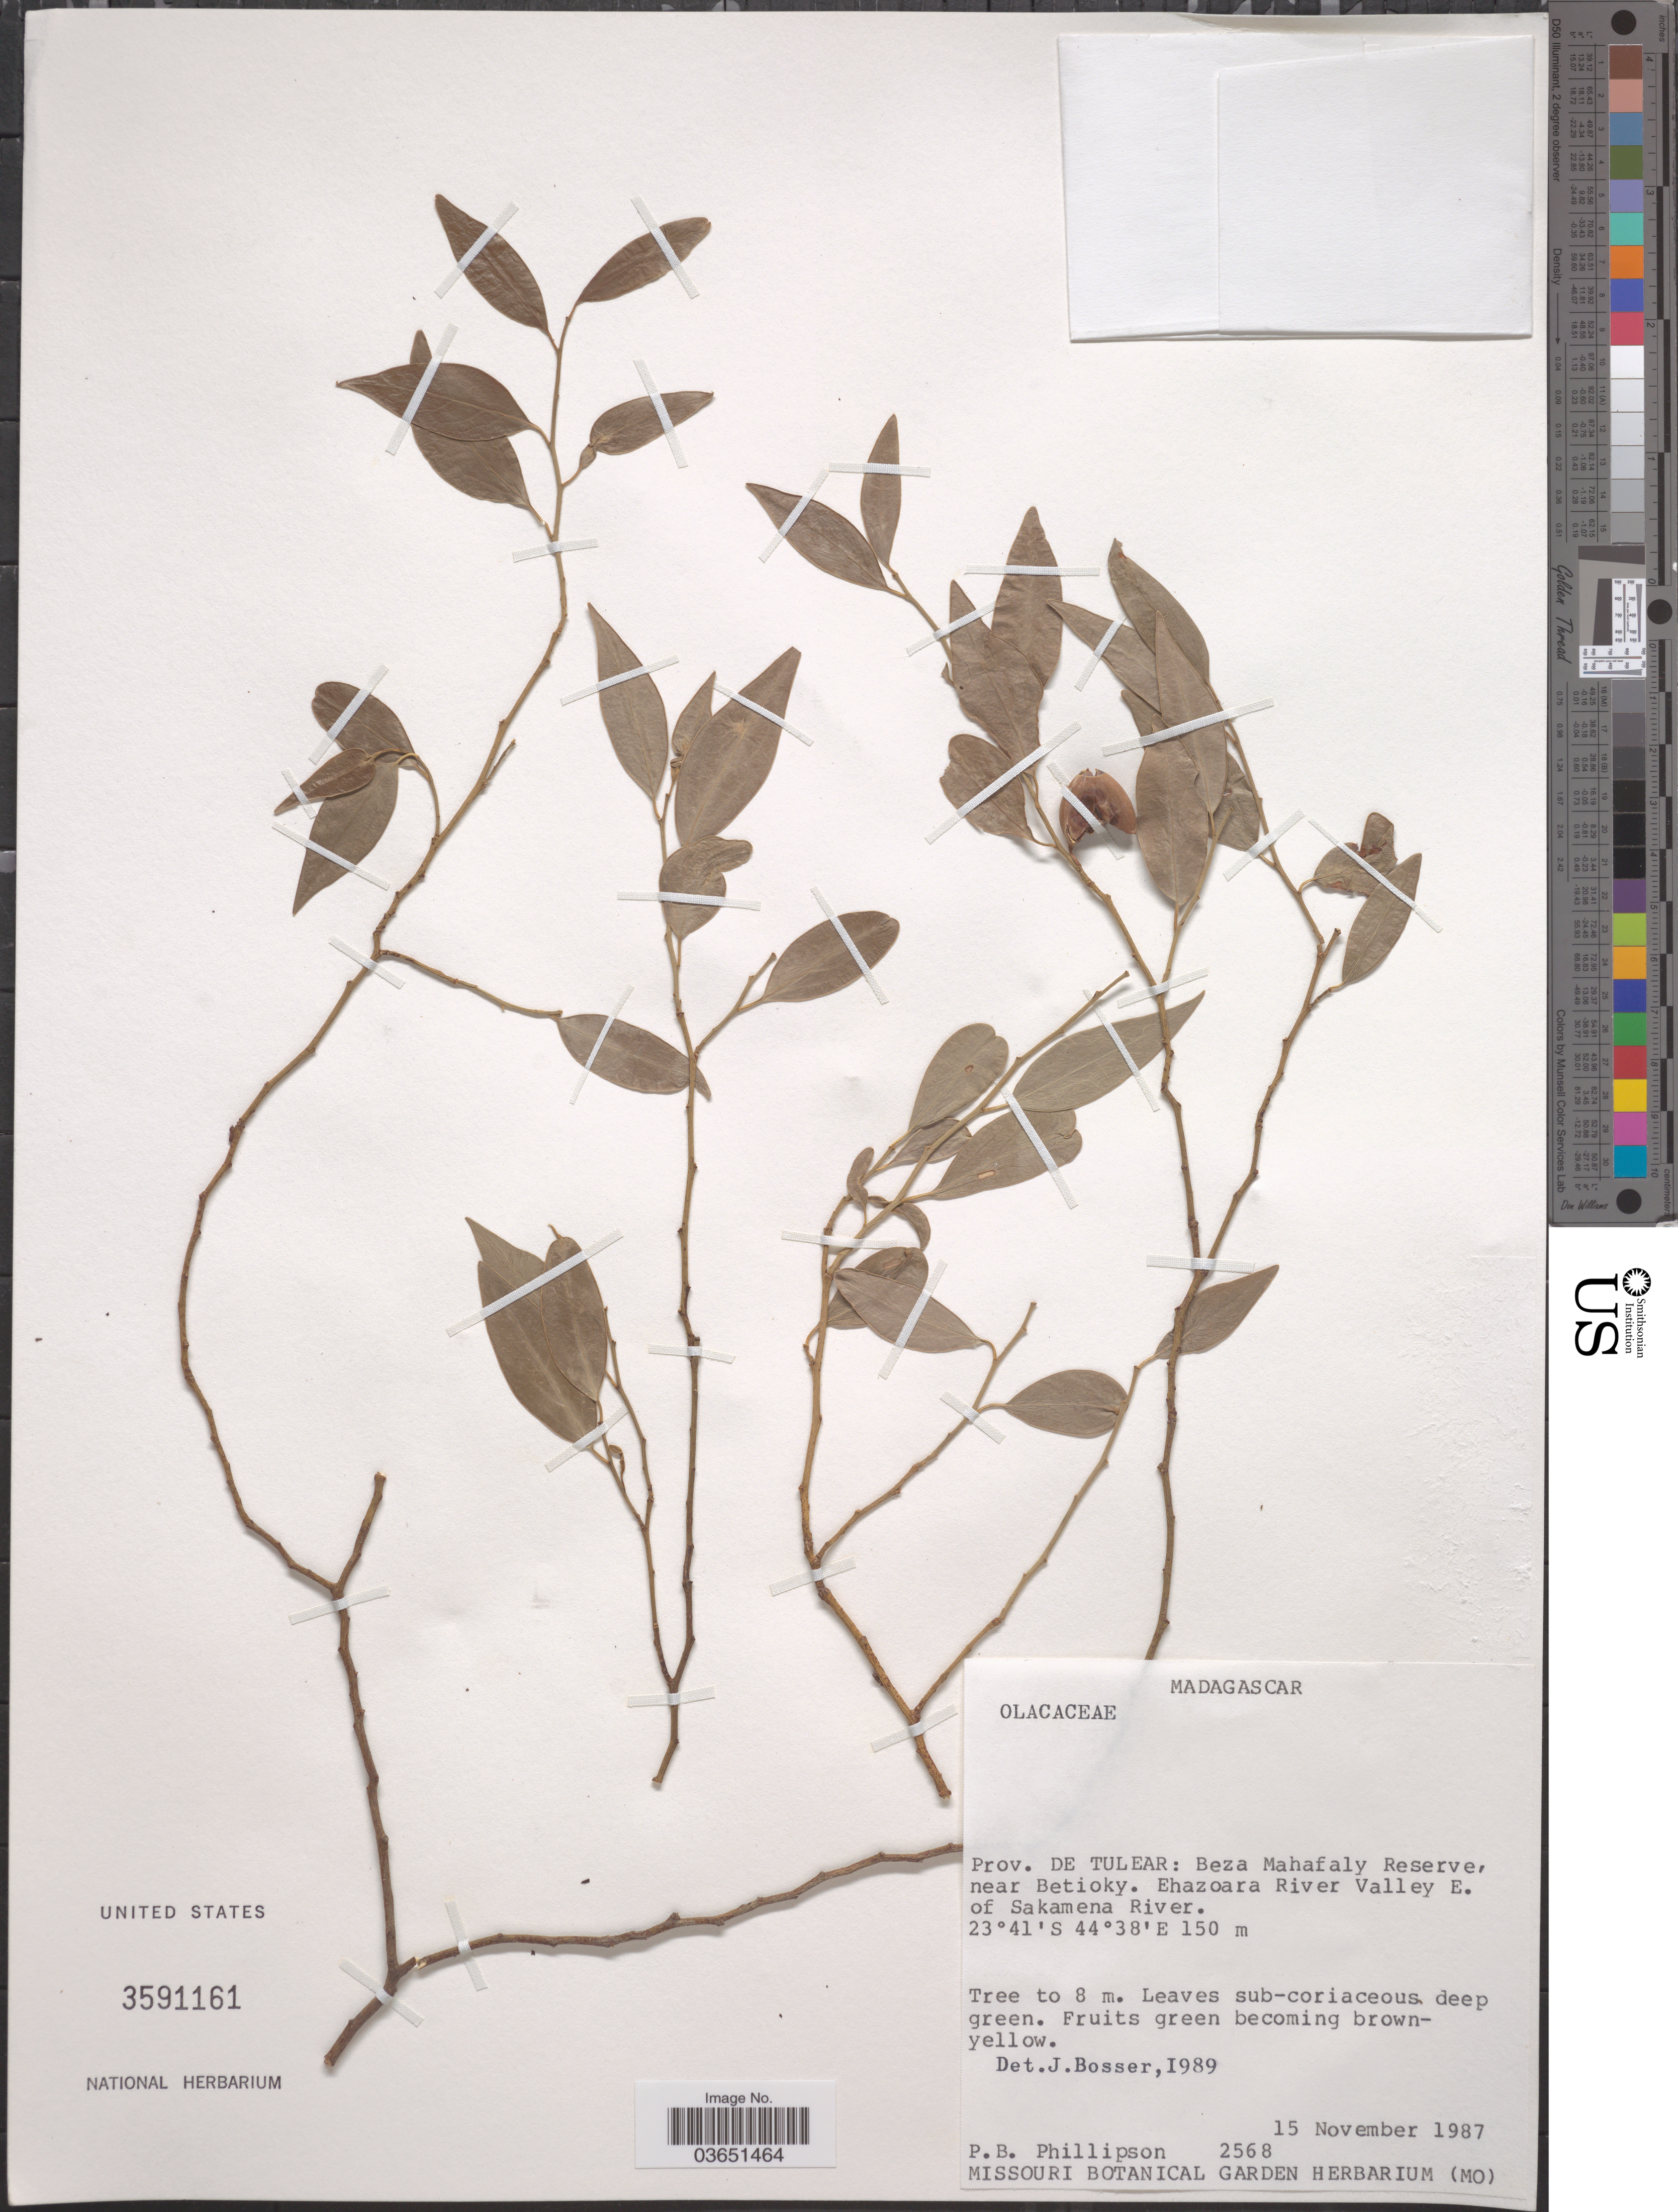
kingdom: Plantae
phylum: Tracheophyta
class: Magnoliopsida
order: Santalales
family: Olacaceae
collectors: P. B. Phillipson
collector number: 2568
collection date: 1987-11-15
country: Madagascar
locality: Prov. de Tulear: Beza Mahafaly Reserve, near Betioky. Ehazoara River Valley E. of Sakamena River.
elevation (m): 150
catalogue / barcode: US 3591161